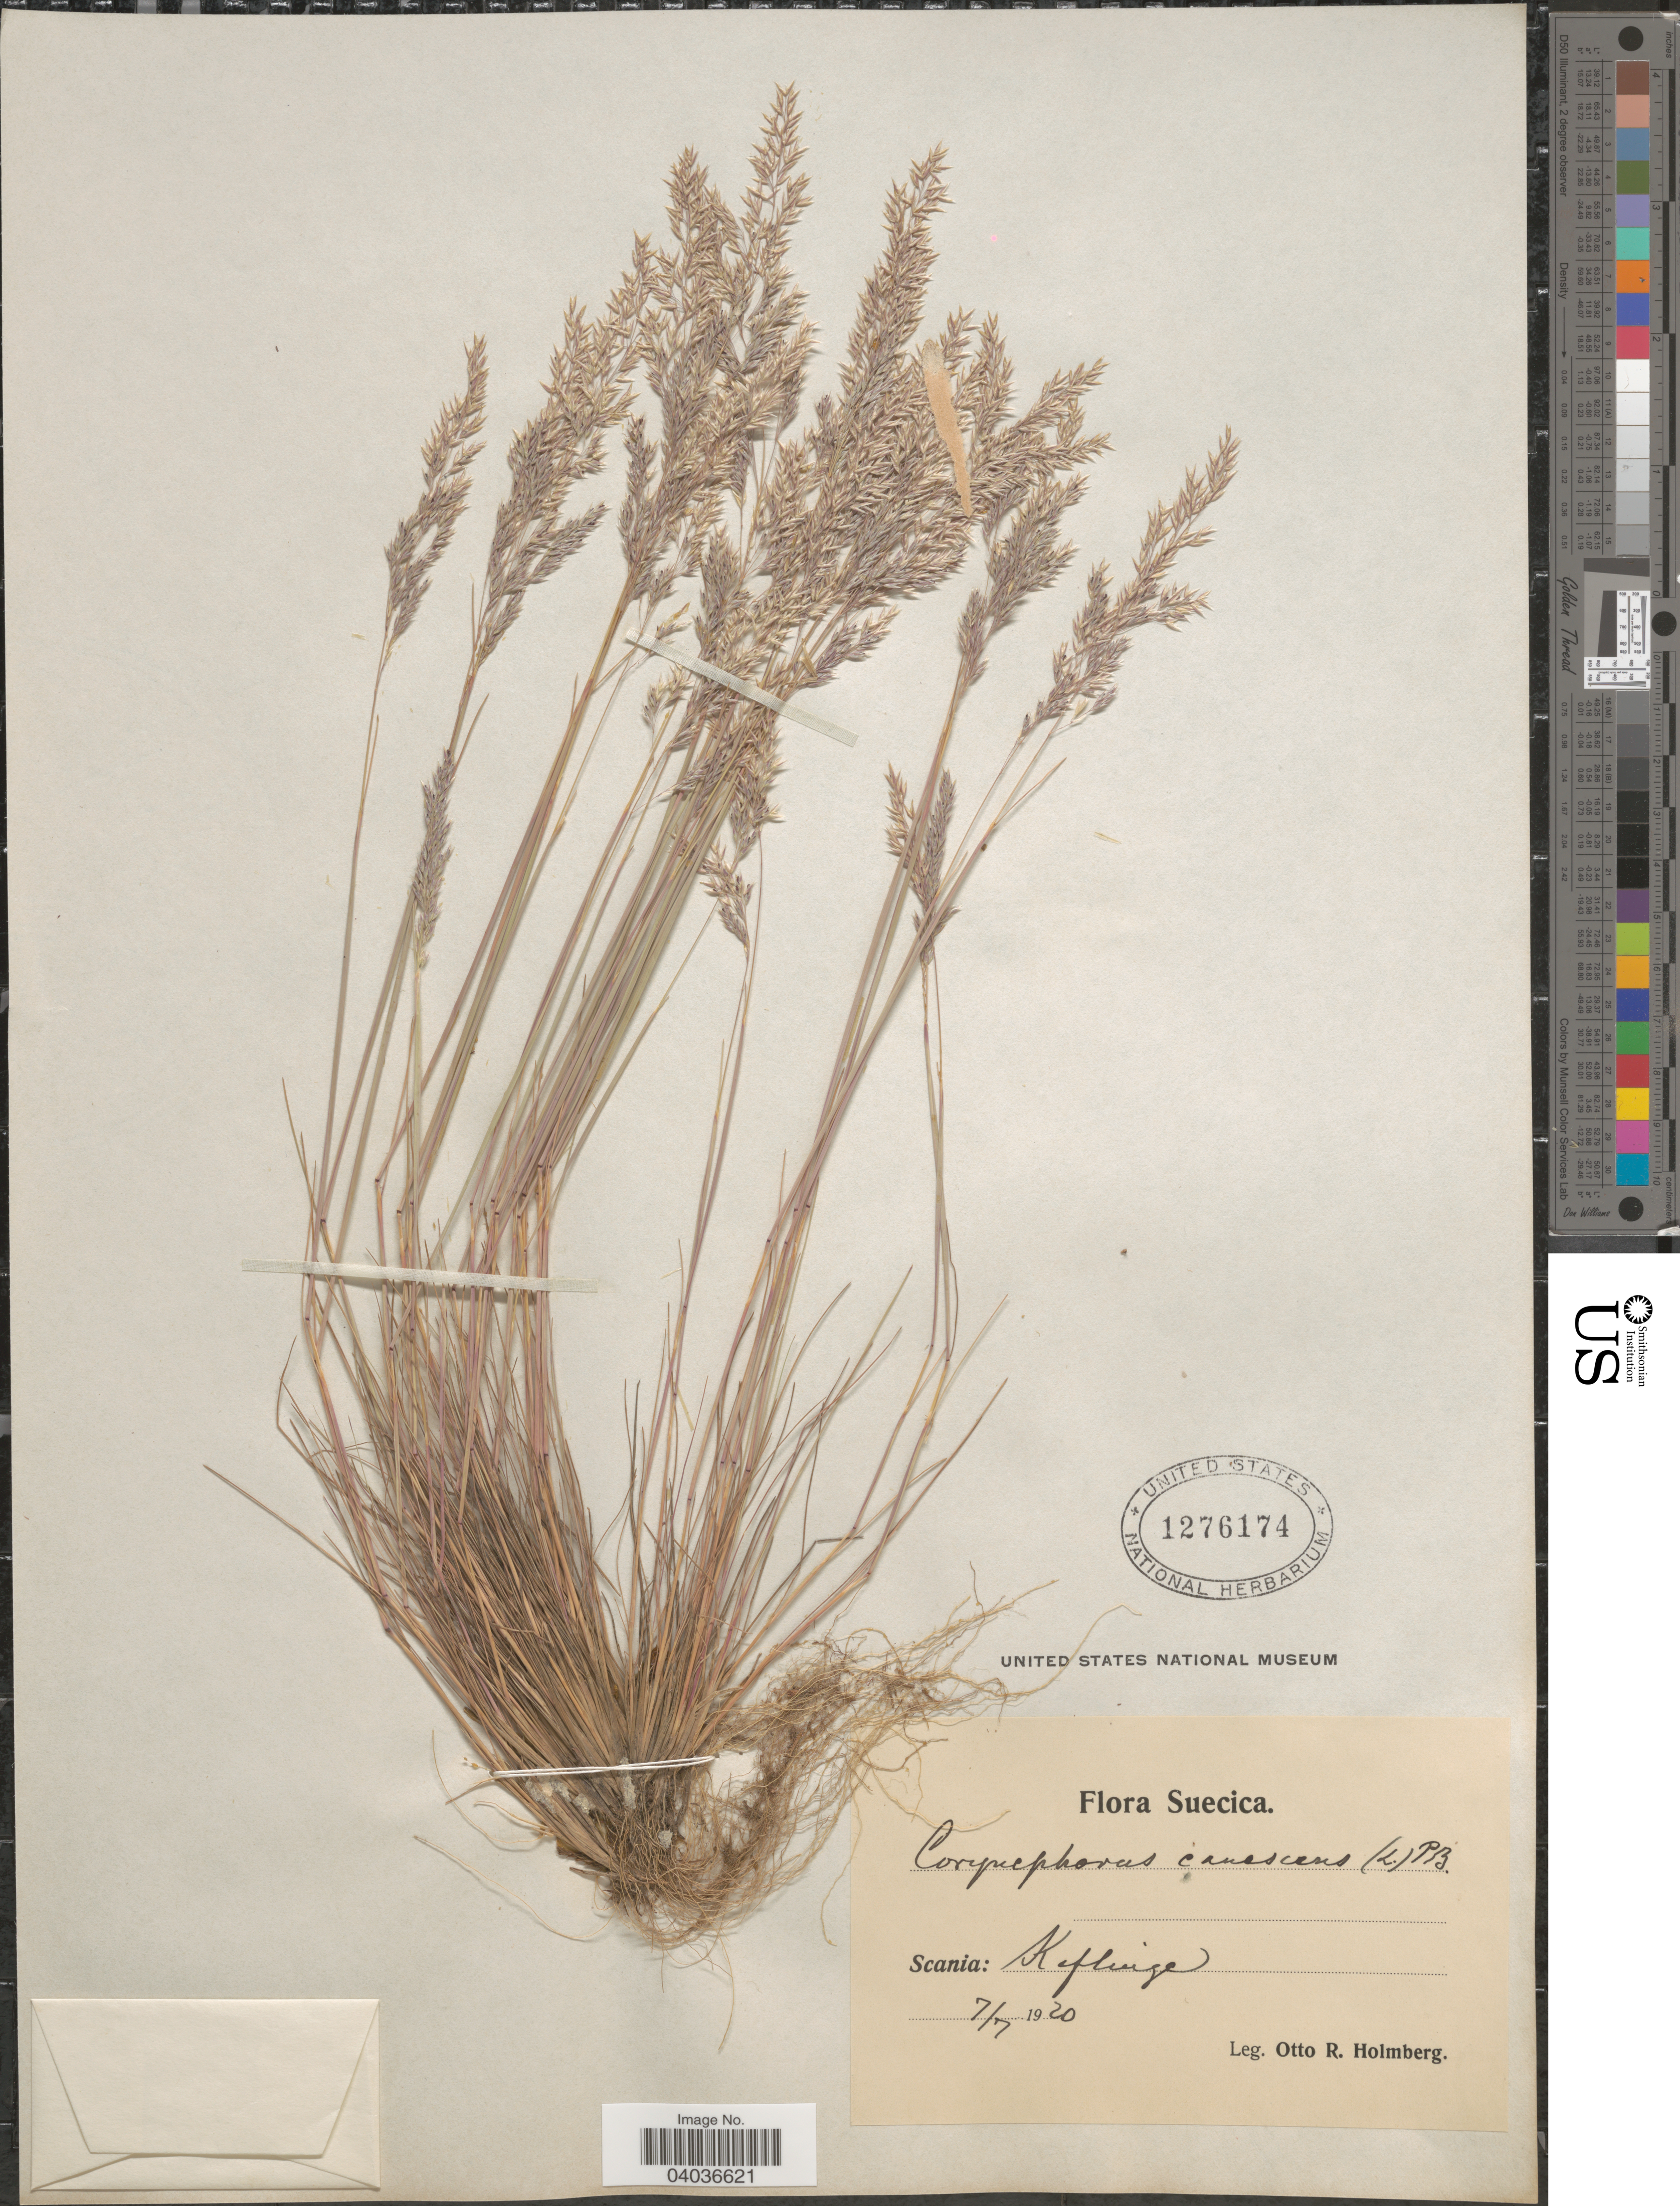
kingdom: Plantae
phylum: Tracheophyta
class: Liliopsida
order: Poales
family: Poaceae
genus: Corynephorus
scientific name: Corynephorus canescens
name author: (L, MEL) P. Beauv.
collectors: O. Holmberg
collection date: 1920-07-07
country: Sweden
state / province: Skåne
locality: Suecica. Scania: Keflinge.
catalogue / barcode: US 1276174